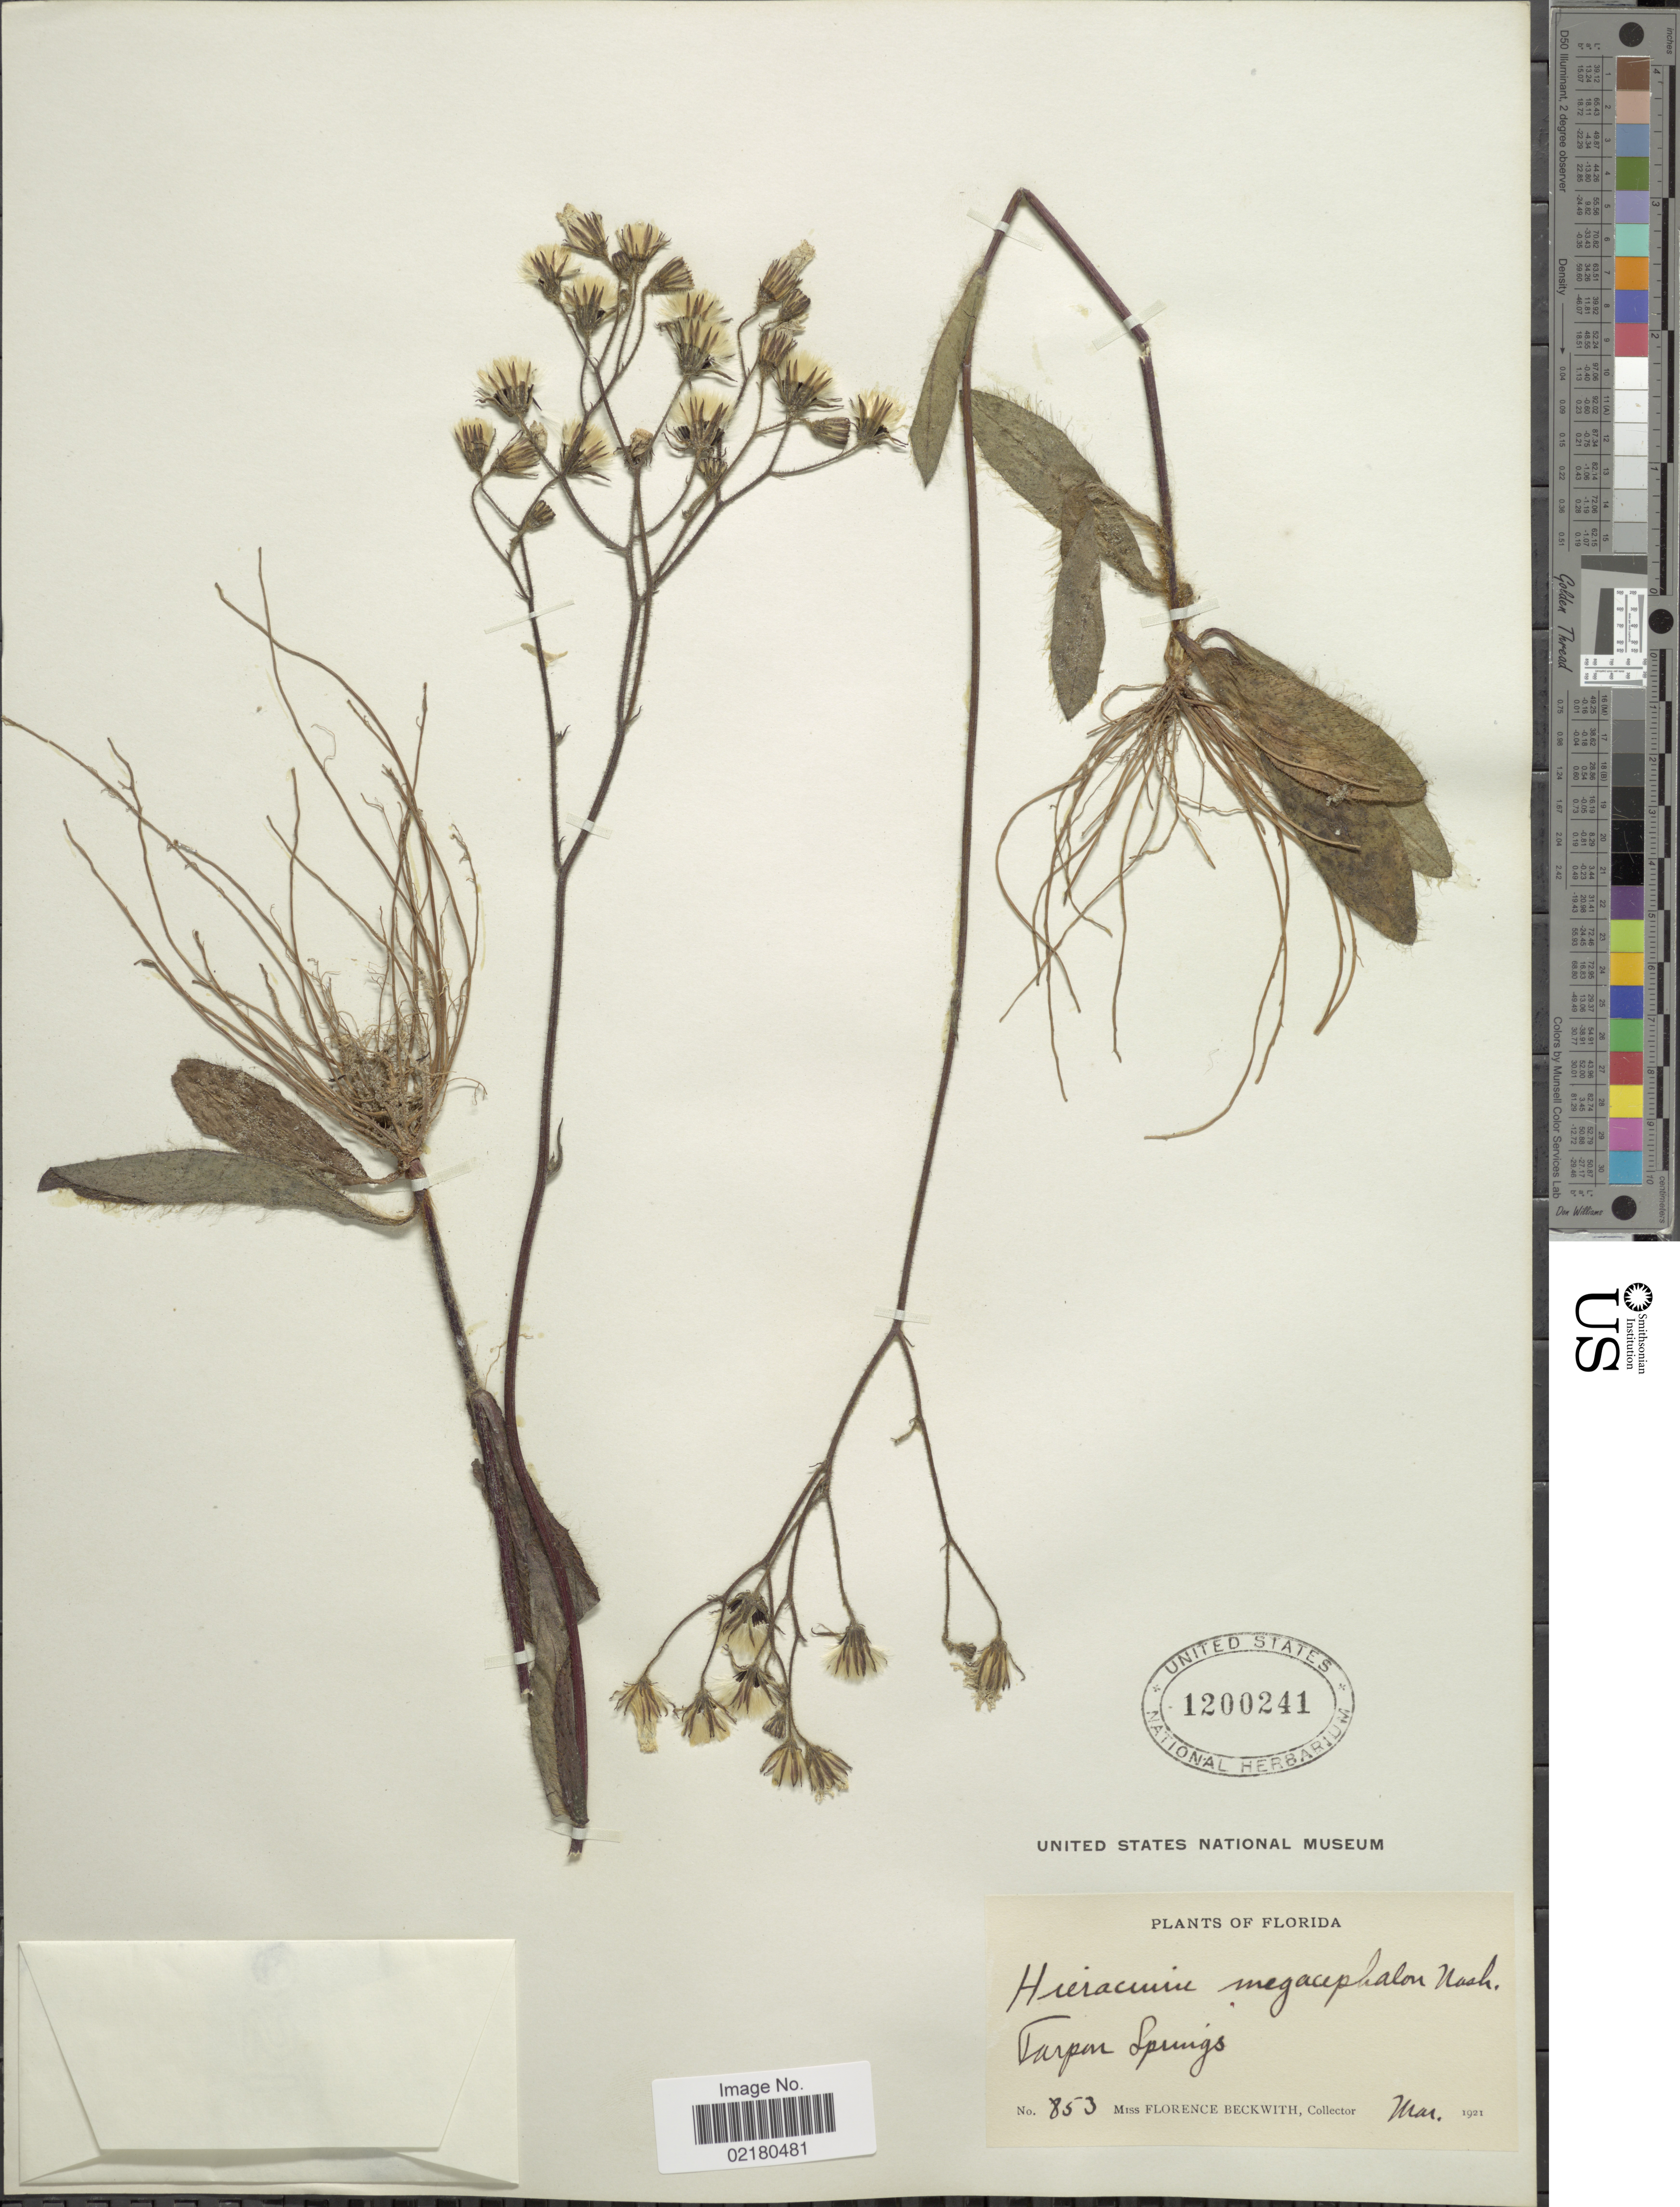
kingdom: Plantae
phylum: Tracheophyta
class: Magnoliopsida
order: Asterales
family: Asteraceae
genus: Hieracium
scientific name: Hieracium megacephalon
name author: Nash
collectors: F. Beckwith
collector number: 853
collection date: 1921-03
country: United States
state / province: Florida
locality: Tarpon Springs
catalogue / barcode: US 1200241